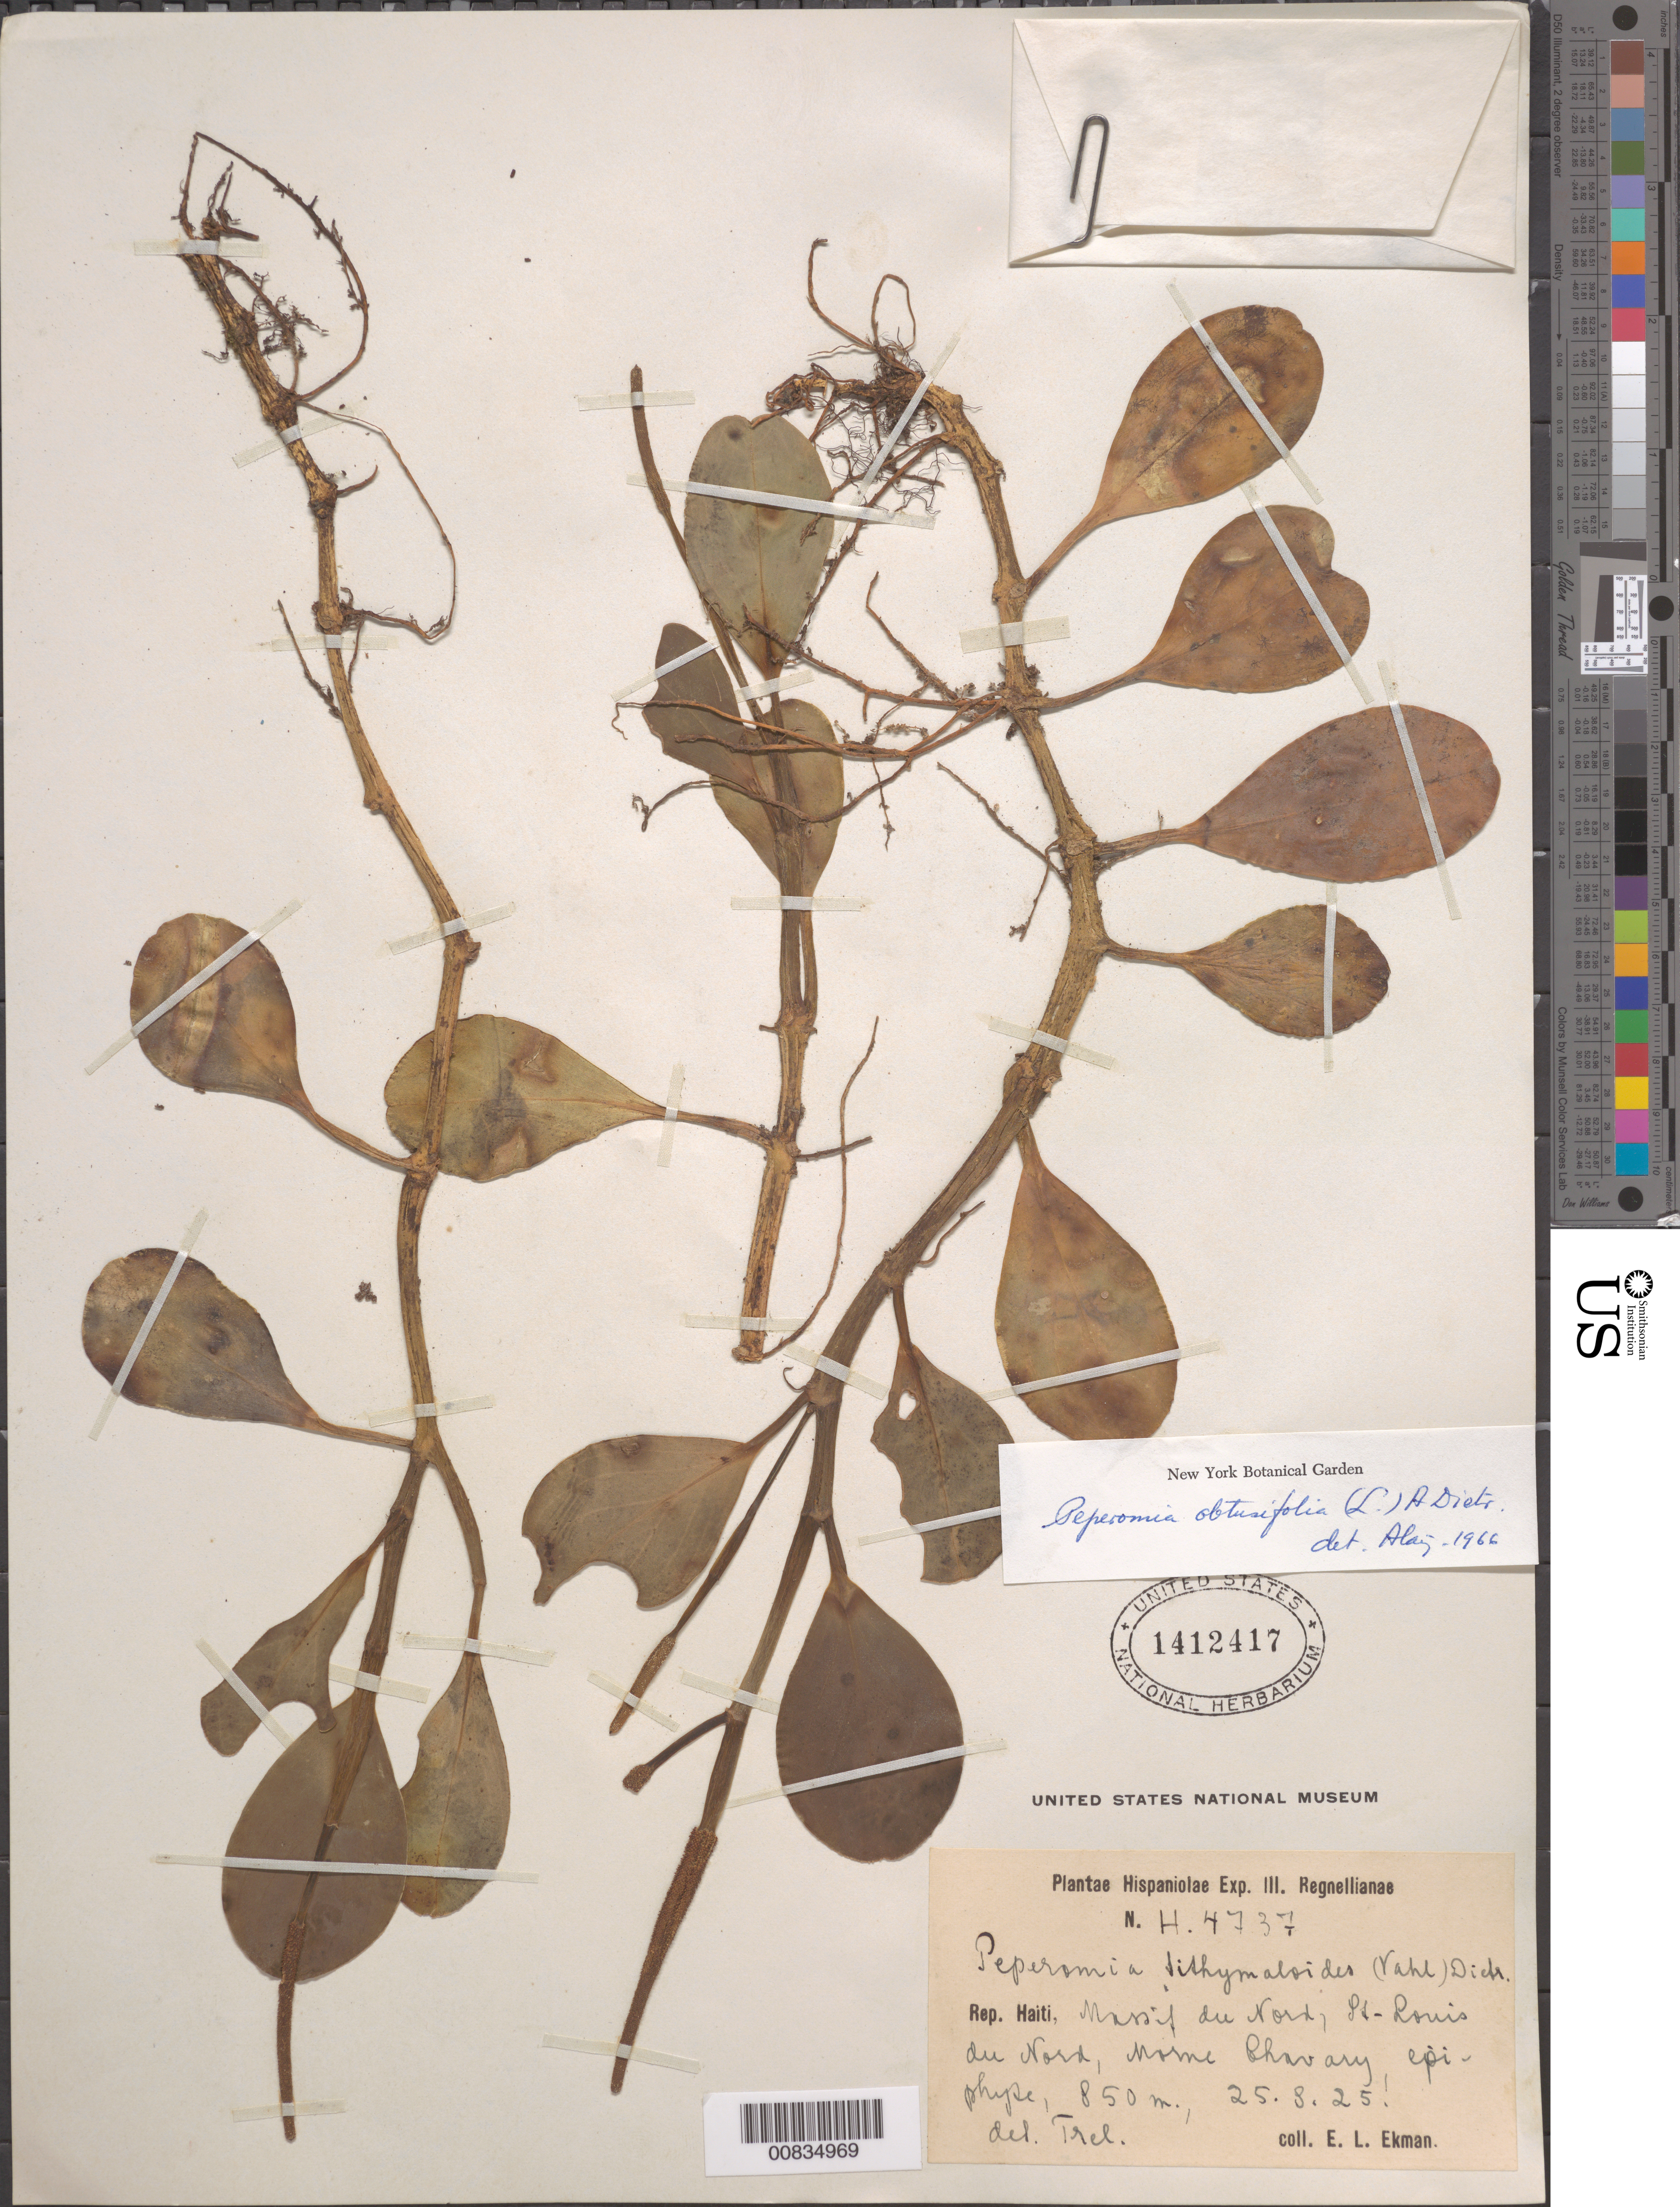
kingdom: Plantae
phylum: Tracheophyta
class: Magnoliopsida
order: Piperales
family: Piperaceae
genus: Peperomia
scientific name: Peperomia obtusifolia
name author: (L.) A. Dietr.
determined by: Liogier, Alain H.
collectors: E. L. Ekman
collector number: H 4737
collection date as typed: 25 Aug 1925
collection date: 1925-08-25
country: Haiti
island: Hispaniola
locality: Massif du Nord, St-Louis du Nord, Morne Chavary.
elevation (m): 850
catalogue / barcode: US 1412417